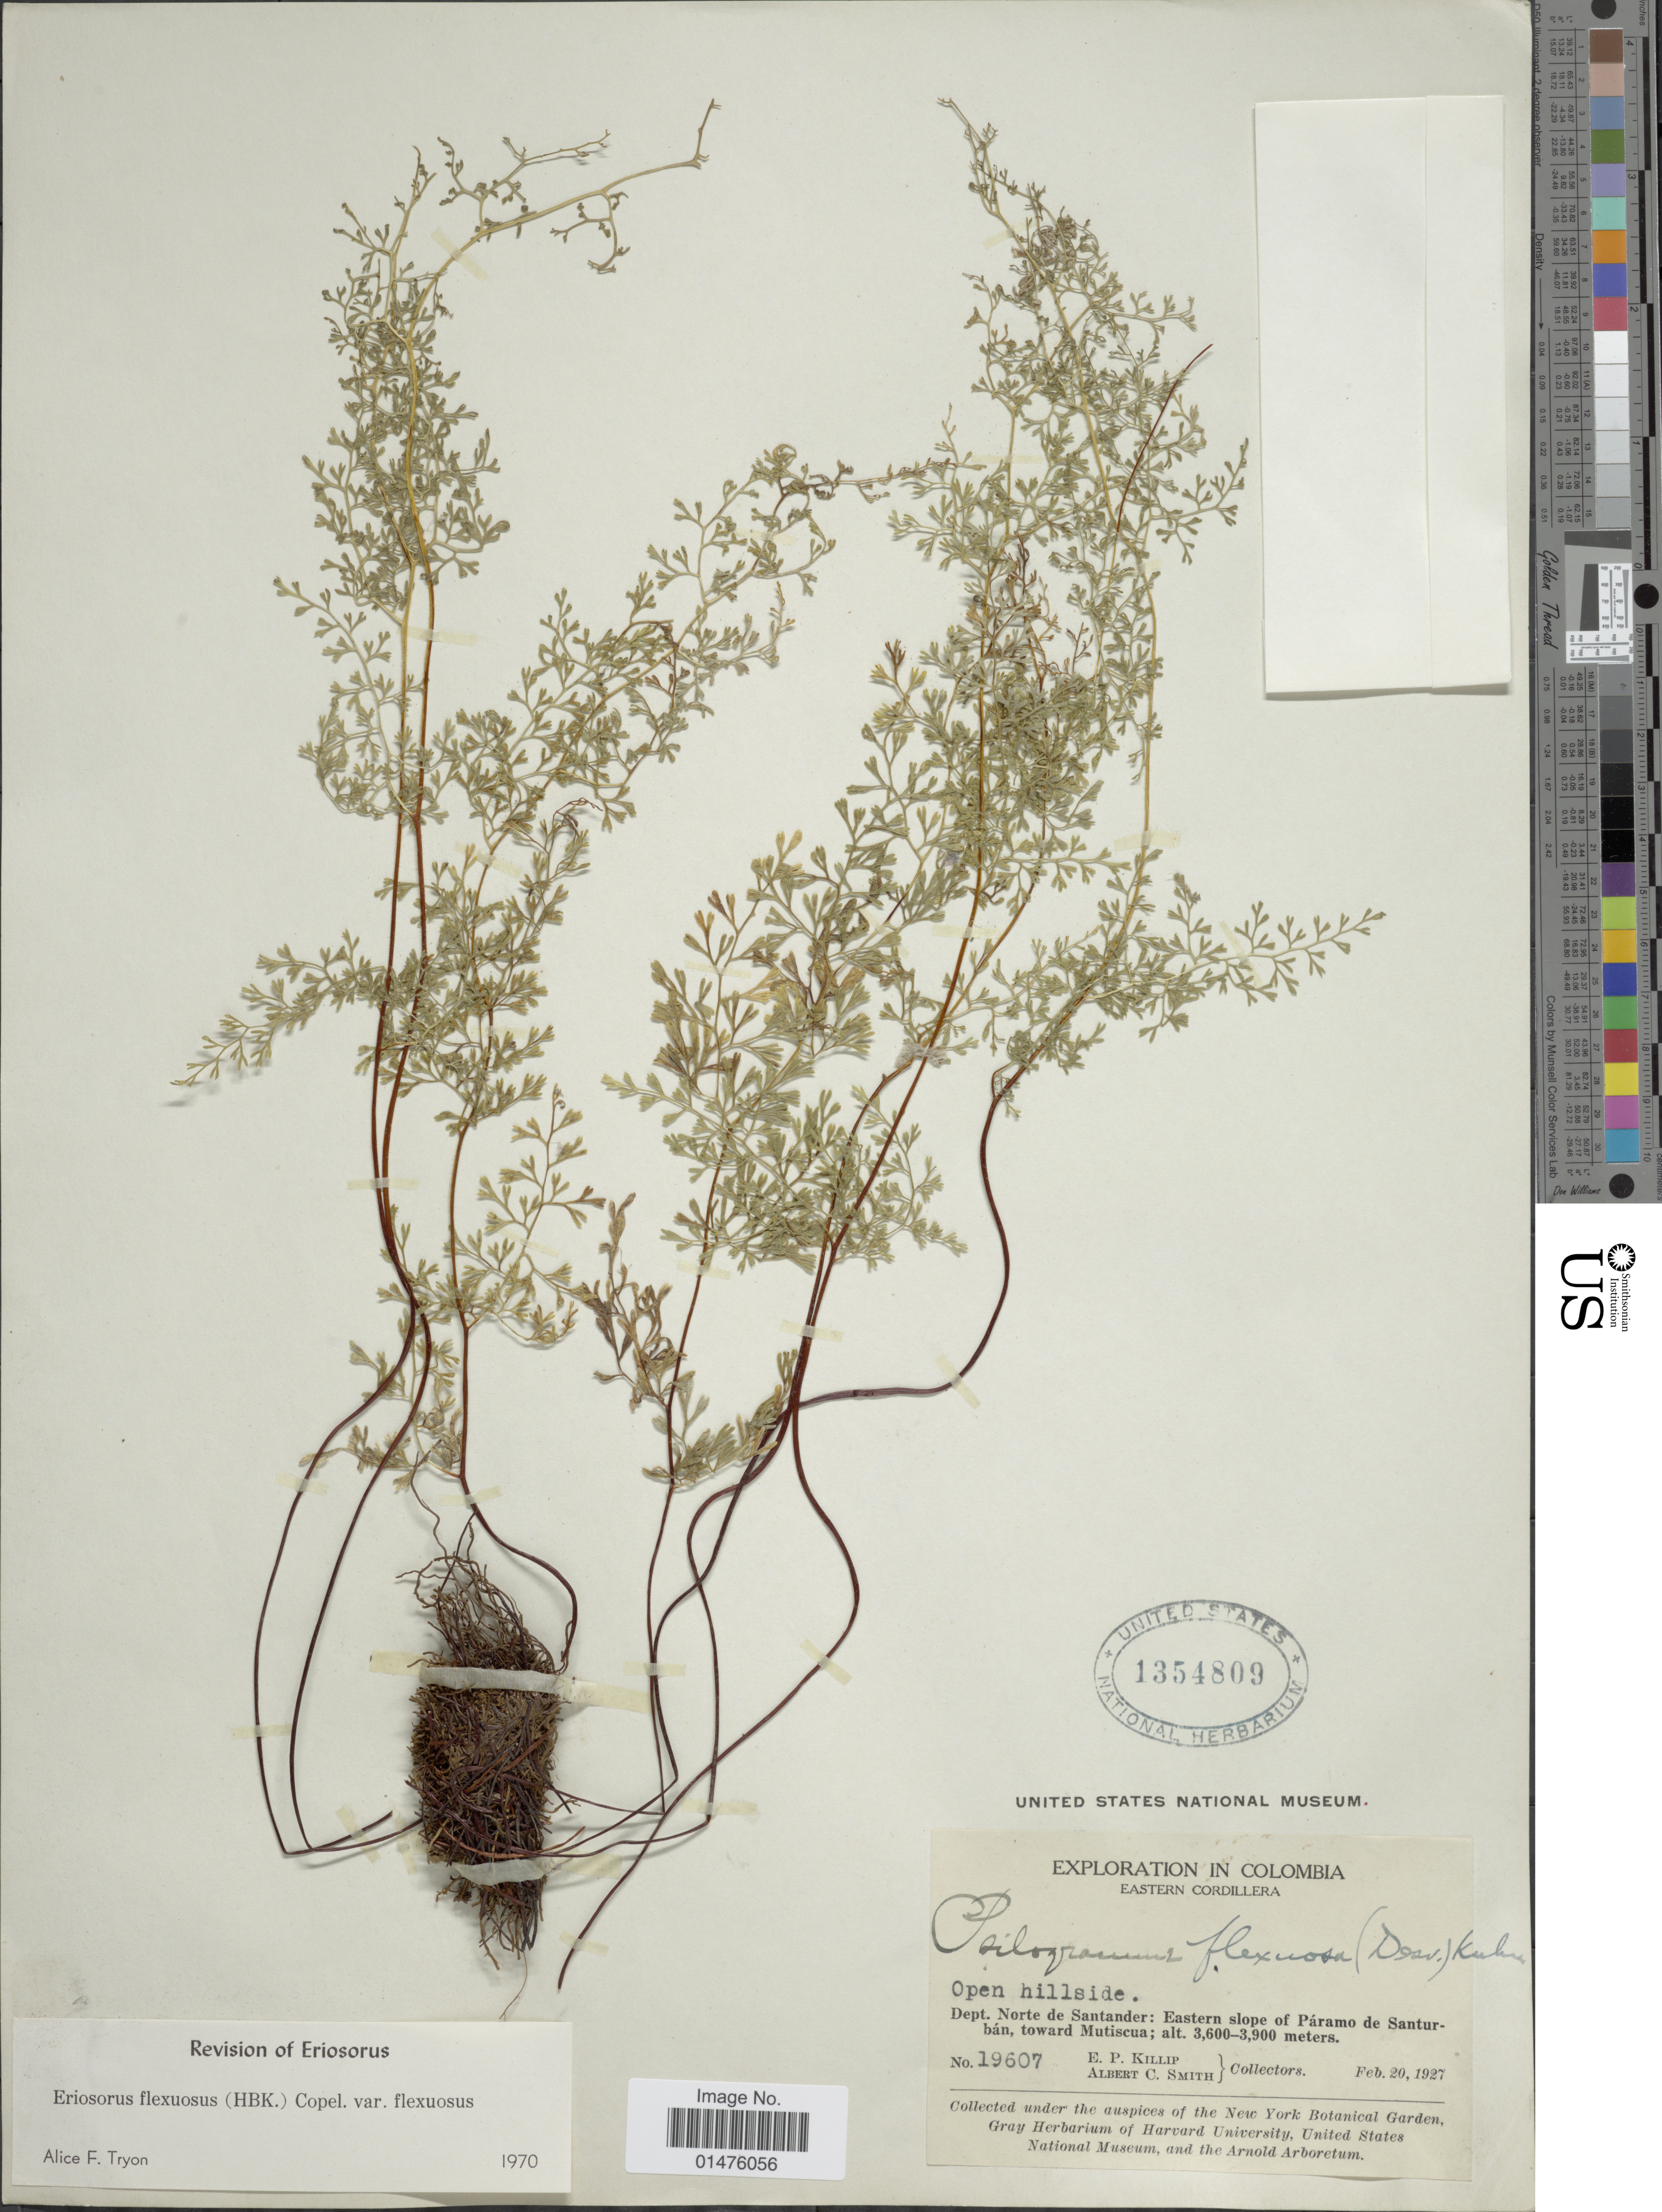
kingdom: Plantae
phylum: Tracheophyta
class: Polypodiopsida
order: Polypodiales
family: Pteridaceae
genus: Jamesonia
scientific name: Jamesonia flexuosa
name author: (Humb. & Bonpl.) Christenh.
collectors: E. P. Killip & A. C. Smith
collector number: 19607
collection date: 1927-02-20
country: Colombia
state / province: Norte de Santander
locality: Eastern Cordillera, Dept. Norte de Santander: Eastern slope of Páramo de Santurbán, toward Mutiscua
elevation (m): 3600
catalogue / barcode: US 1354809